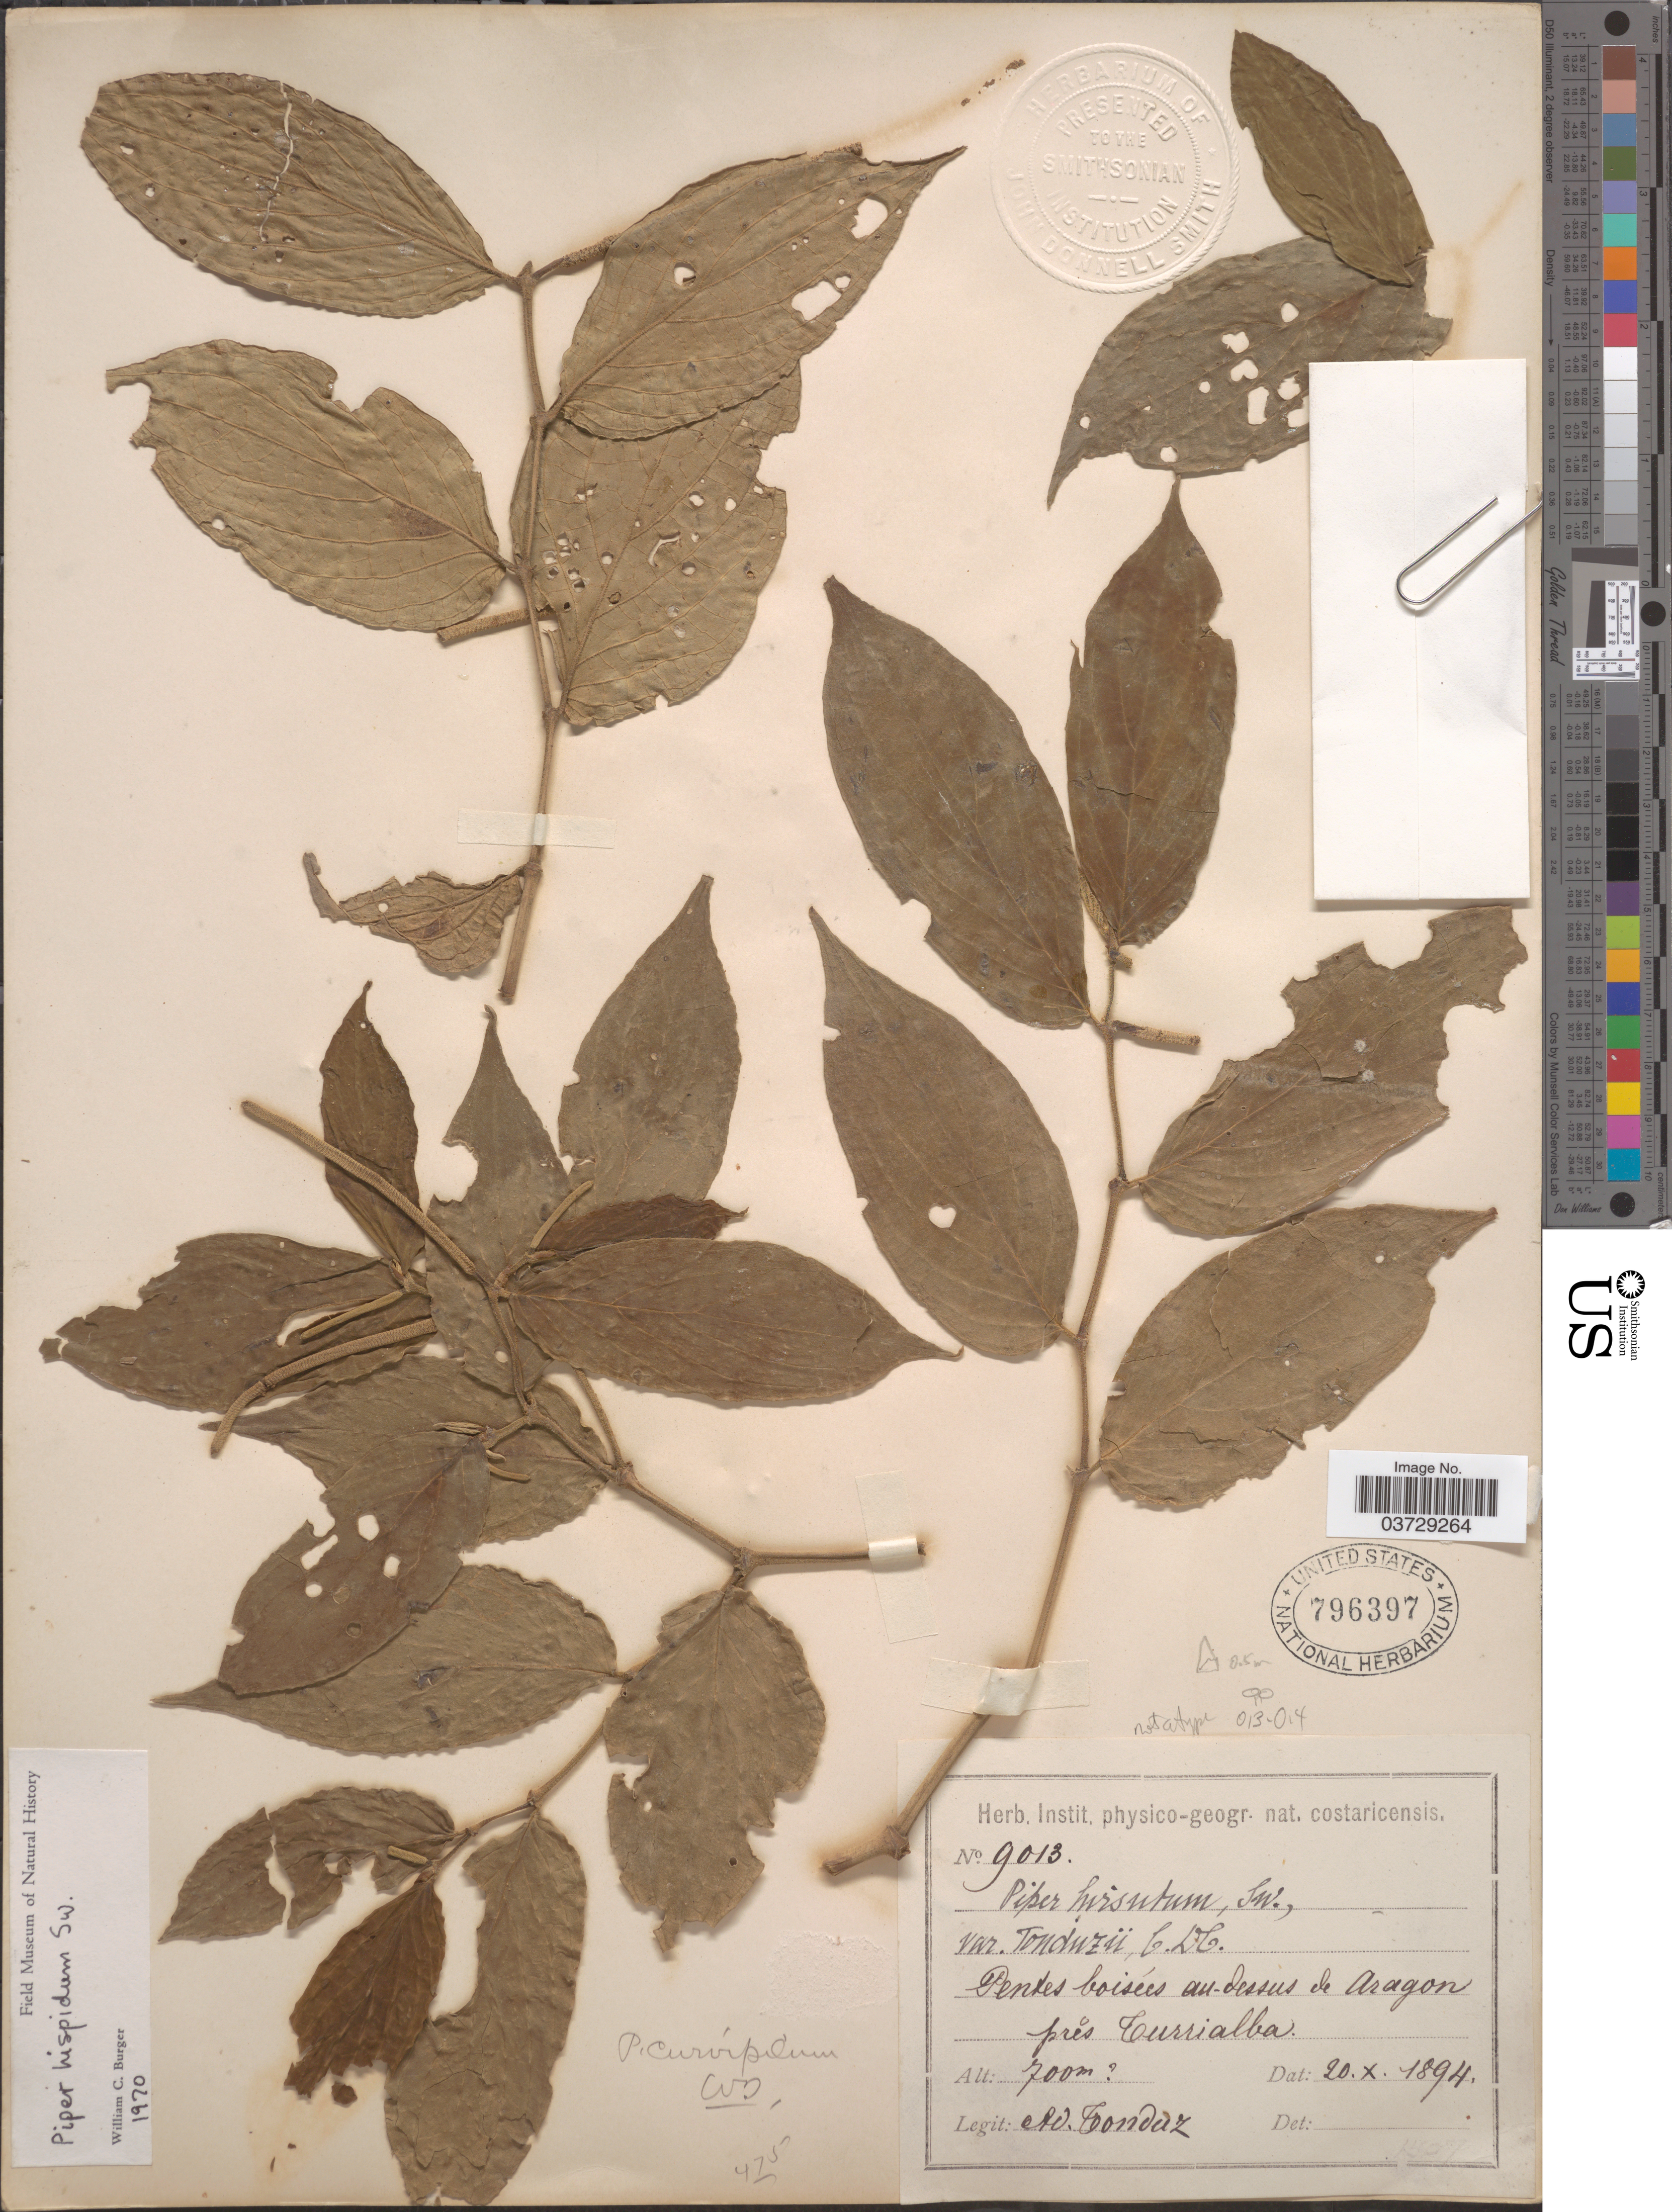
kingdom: Plantae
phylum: Tracheophyta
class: Magnoliopsida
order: Piperales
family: Piperaceae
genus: Piper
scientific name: Piper hispidum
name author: Sw.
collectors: A. Tonduz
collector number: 9013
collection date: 1894-10-20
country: Costa Rica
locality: Pentes boisées au-dessus de Aragon prĕs Turrialba.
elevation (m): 700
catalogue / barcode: US 796397